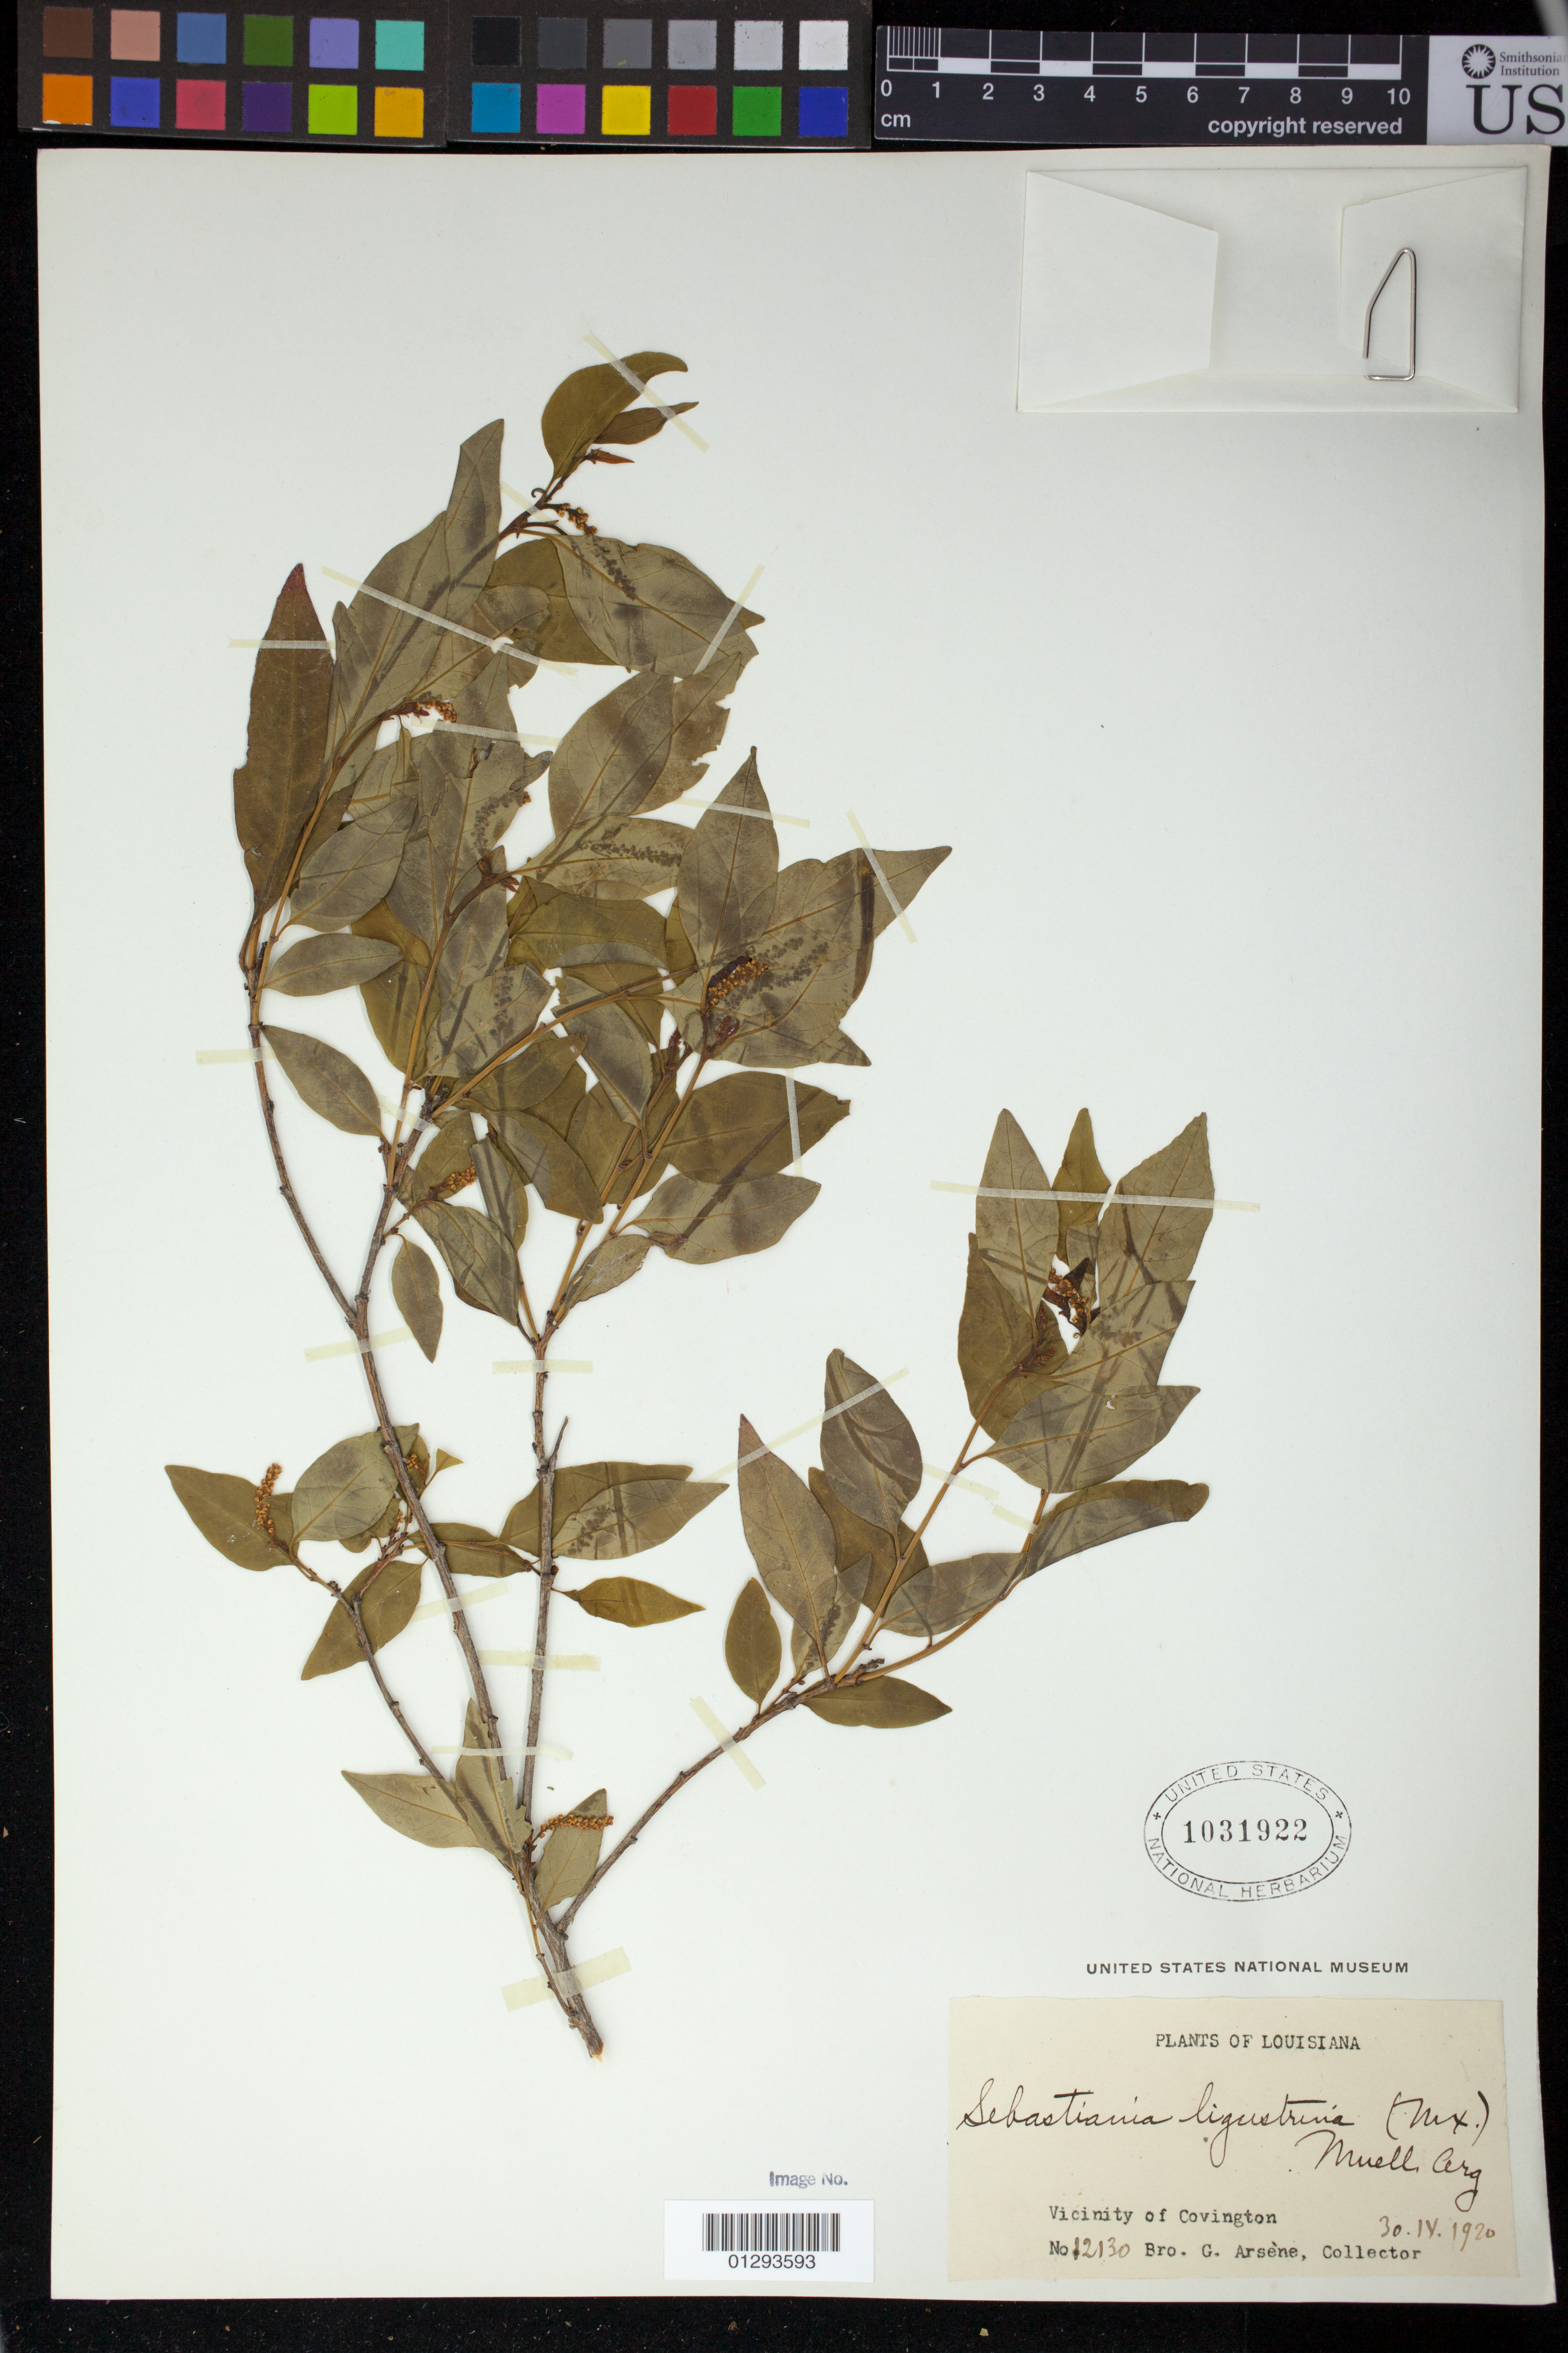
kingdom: Plantae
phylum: Tracheophyta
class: Magnoliopsida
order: Malpighiales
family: Euphorbiaceae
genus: Sebastiania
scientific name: Sebastiania fruticosa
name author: (Bartram) Fernald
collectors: Bro. G. Arsène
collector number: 12130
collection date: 1920-04-30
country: United States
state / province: Louisiana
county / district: Saint Tammany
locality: Vicinity of Covington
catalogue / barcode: US 1031922